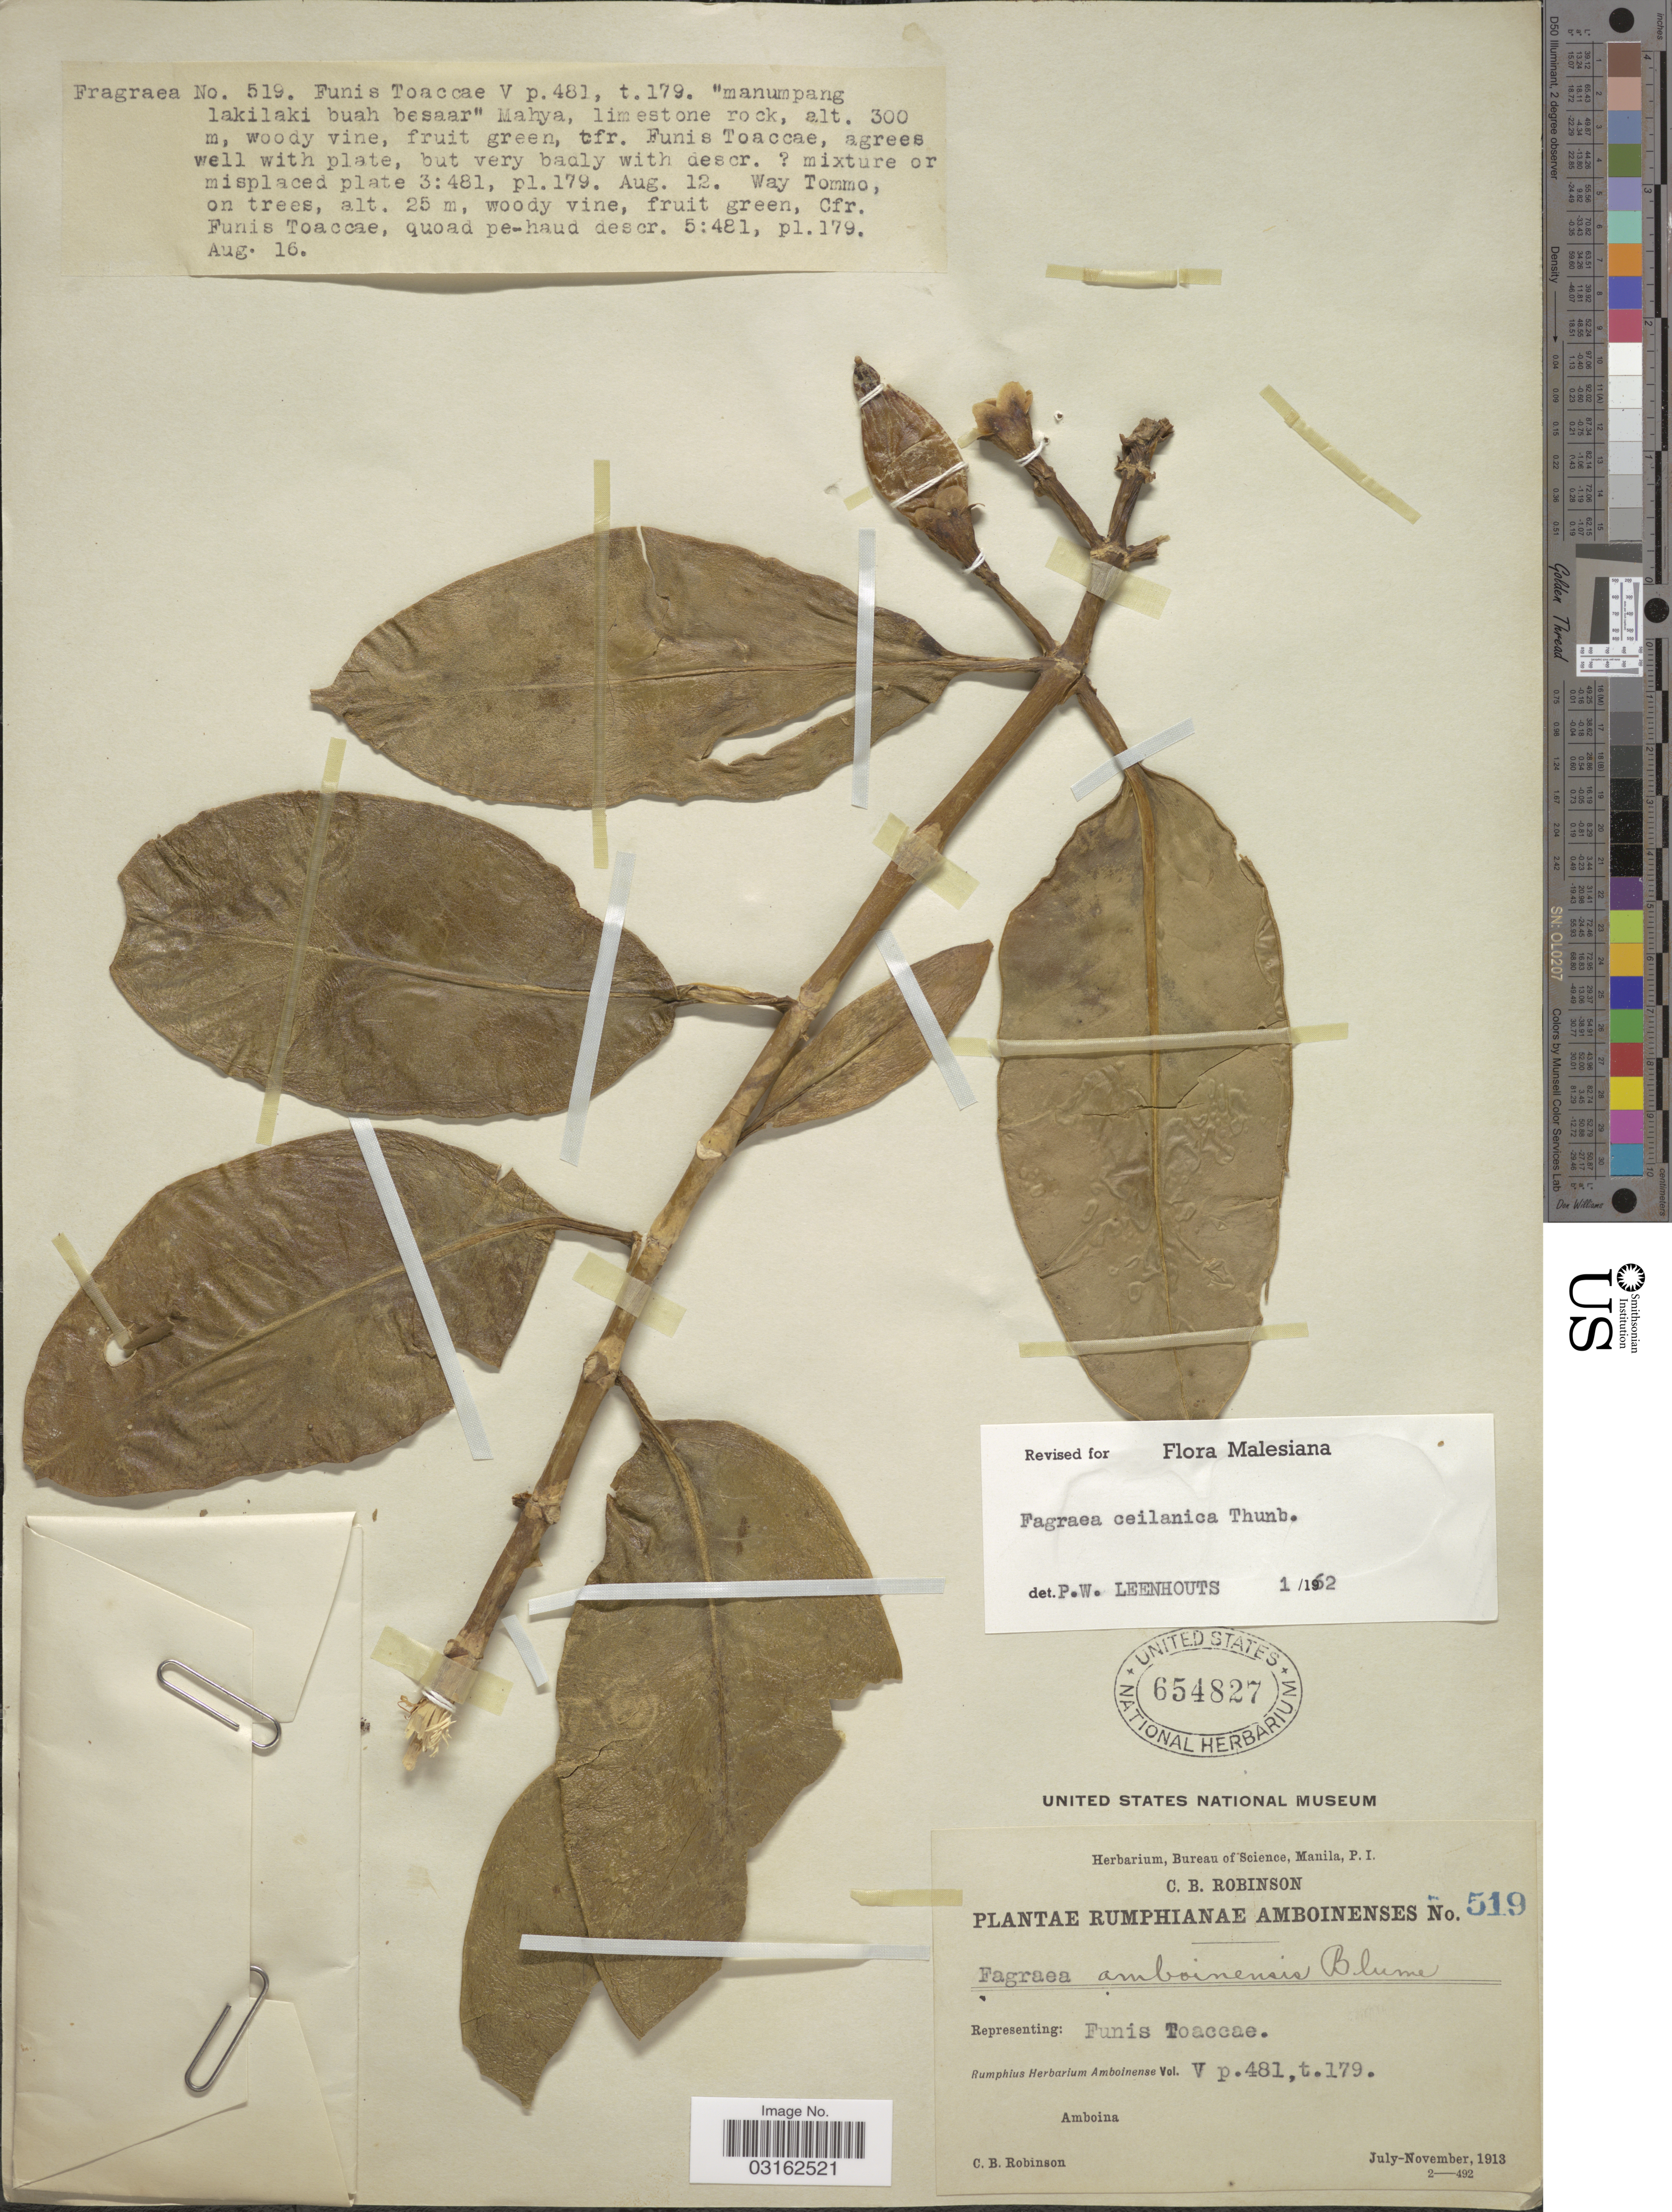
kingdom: Plantae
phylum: Tracheophyta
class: Magnoliopsida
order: Gentianales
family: Gentianaceae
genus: Fagraea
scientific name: Fagraea ceilanica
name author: Thunb.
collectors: C. Robinson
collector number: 519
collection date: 1913-08-12/1913-08-16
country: Indonesia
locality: Amboina. Way Tommo.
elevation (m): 25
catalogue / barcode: US 654827